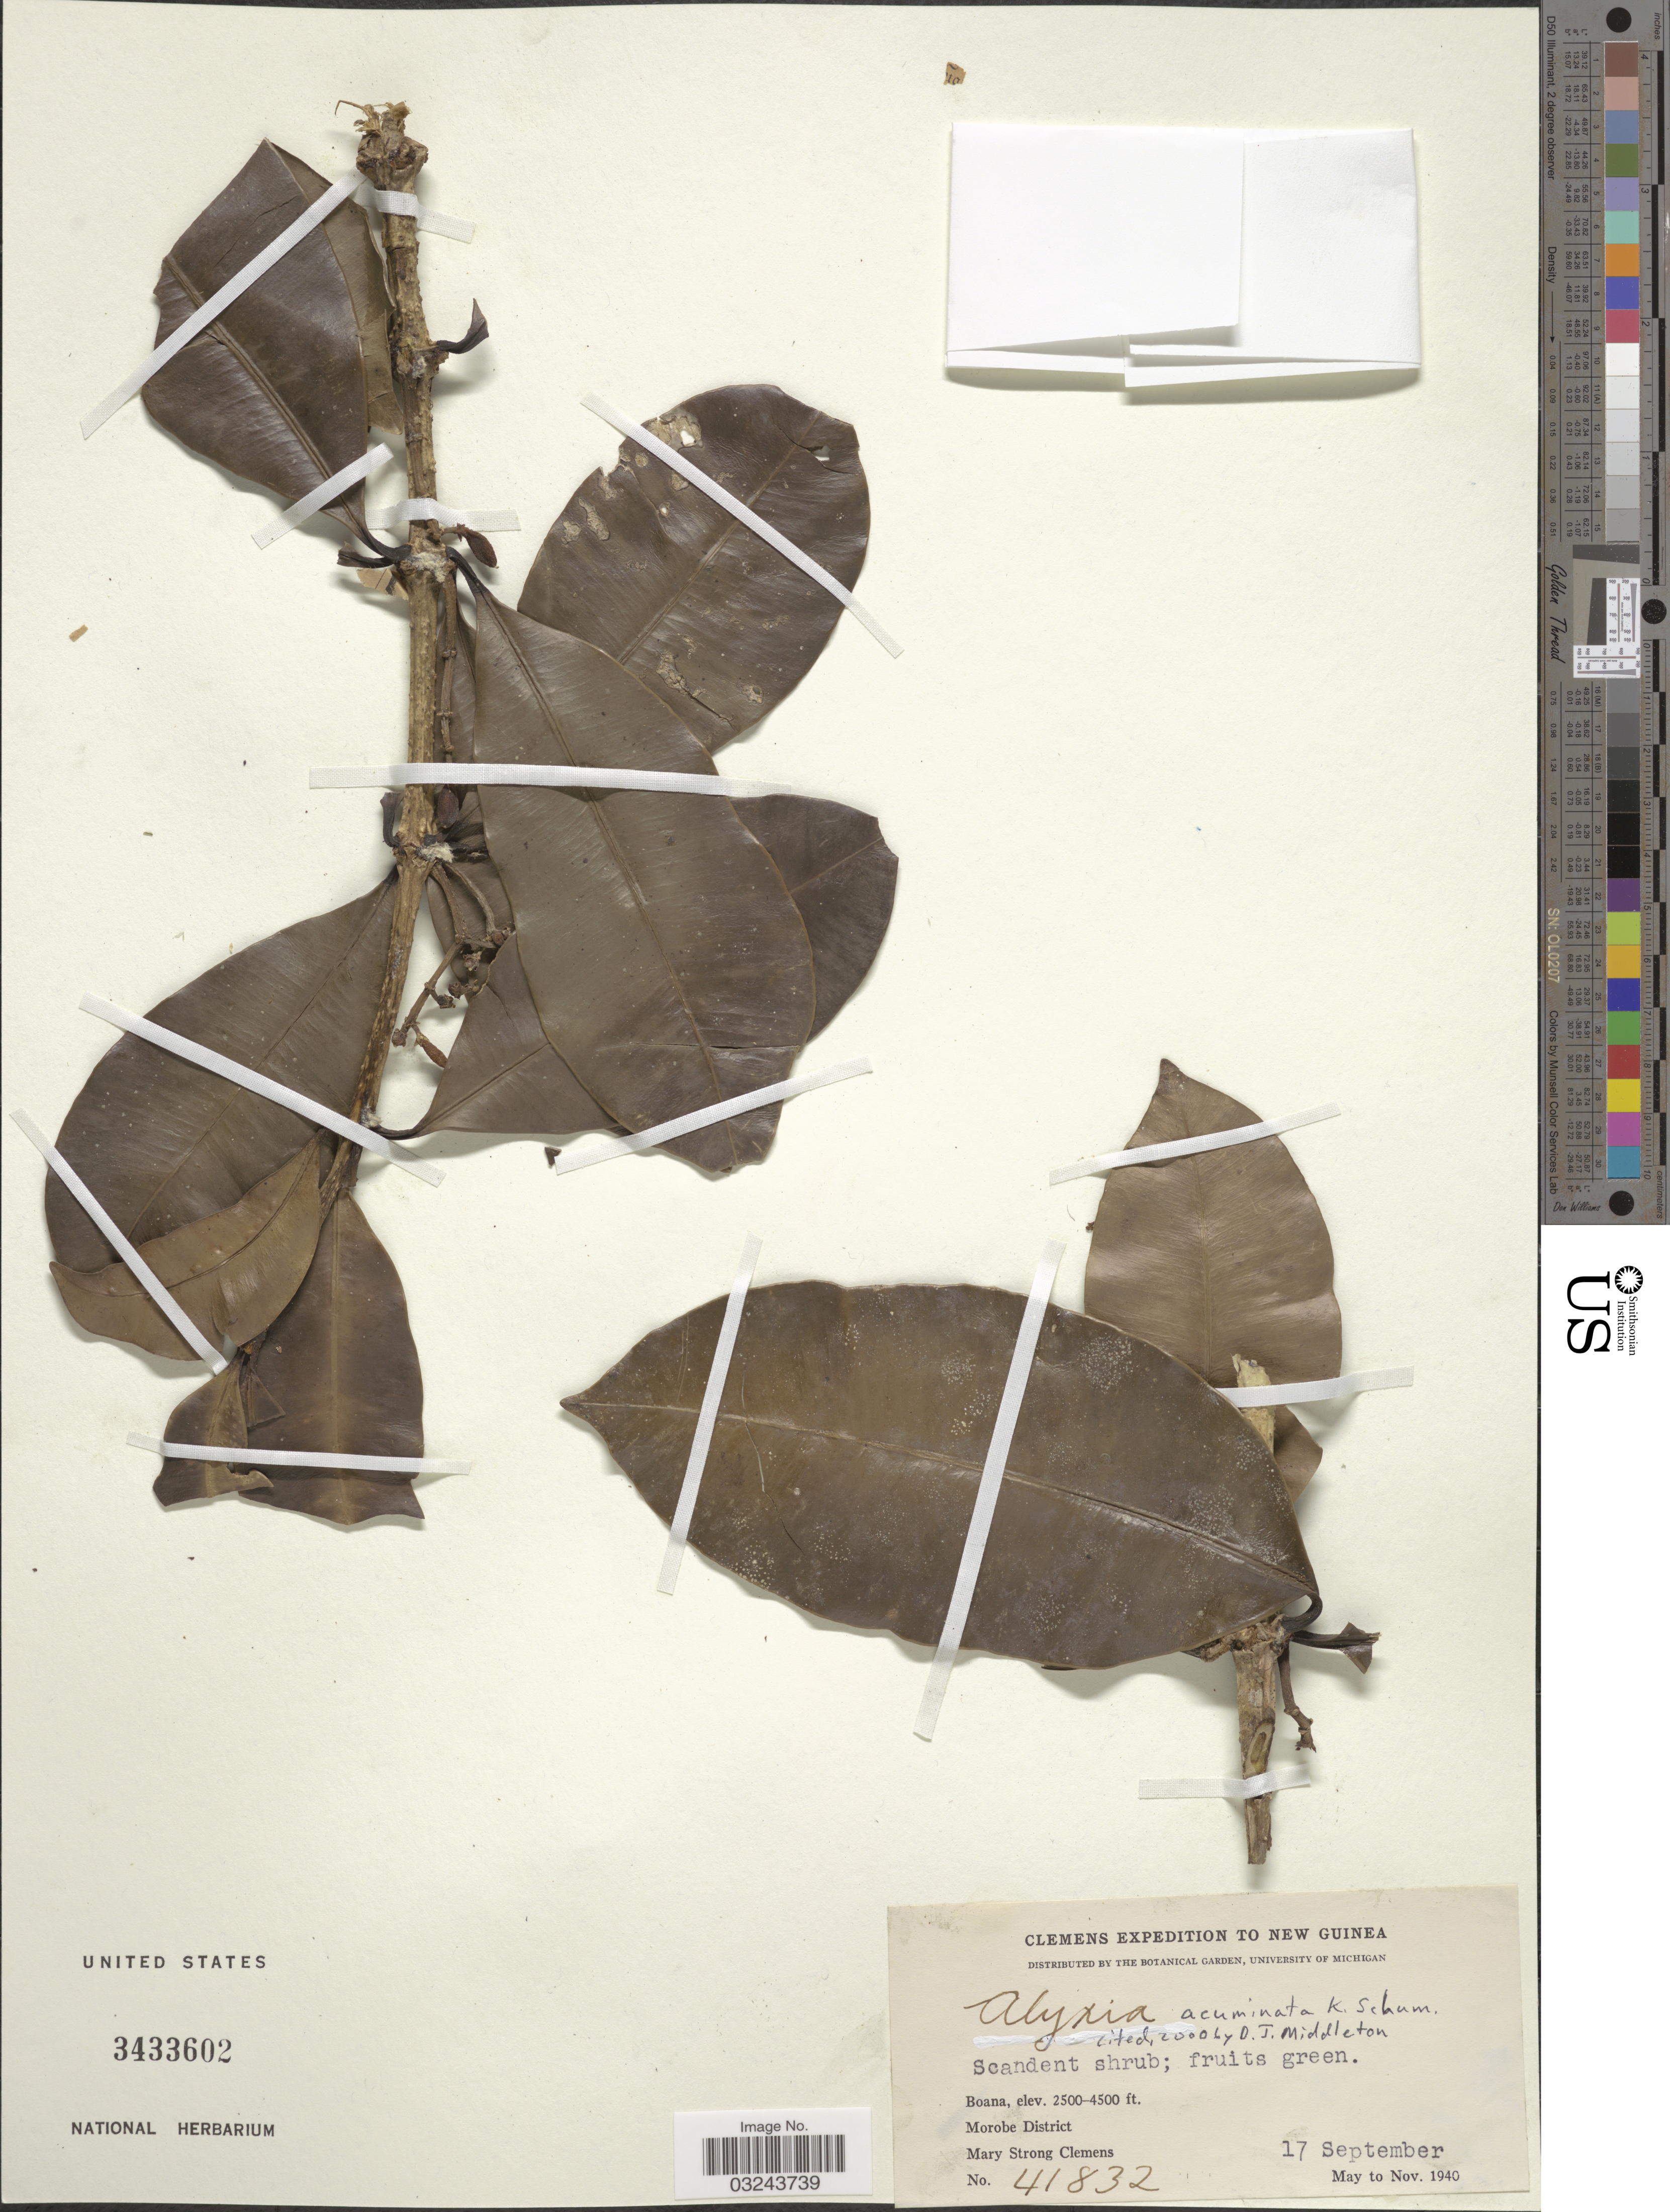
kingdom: Plantae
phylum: Tracheophyta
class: Magnoliopsida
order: Gentianales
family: Apocynaceae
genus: Alyxia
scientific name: Alyxia acuminata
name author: K. Schum.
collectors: M. S. Clemens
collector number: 41832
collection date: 1940-09-17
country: Papua New Guinea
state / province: Morobe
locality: New Guinea. Boana. Morobe District.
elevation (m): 762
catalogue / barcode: US 3433602